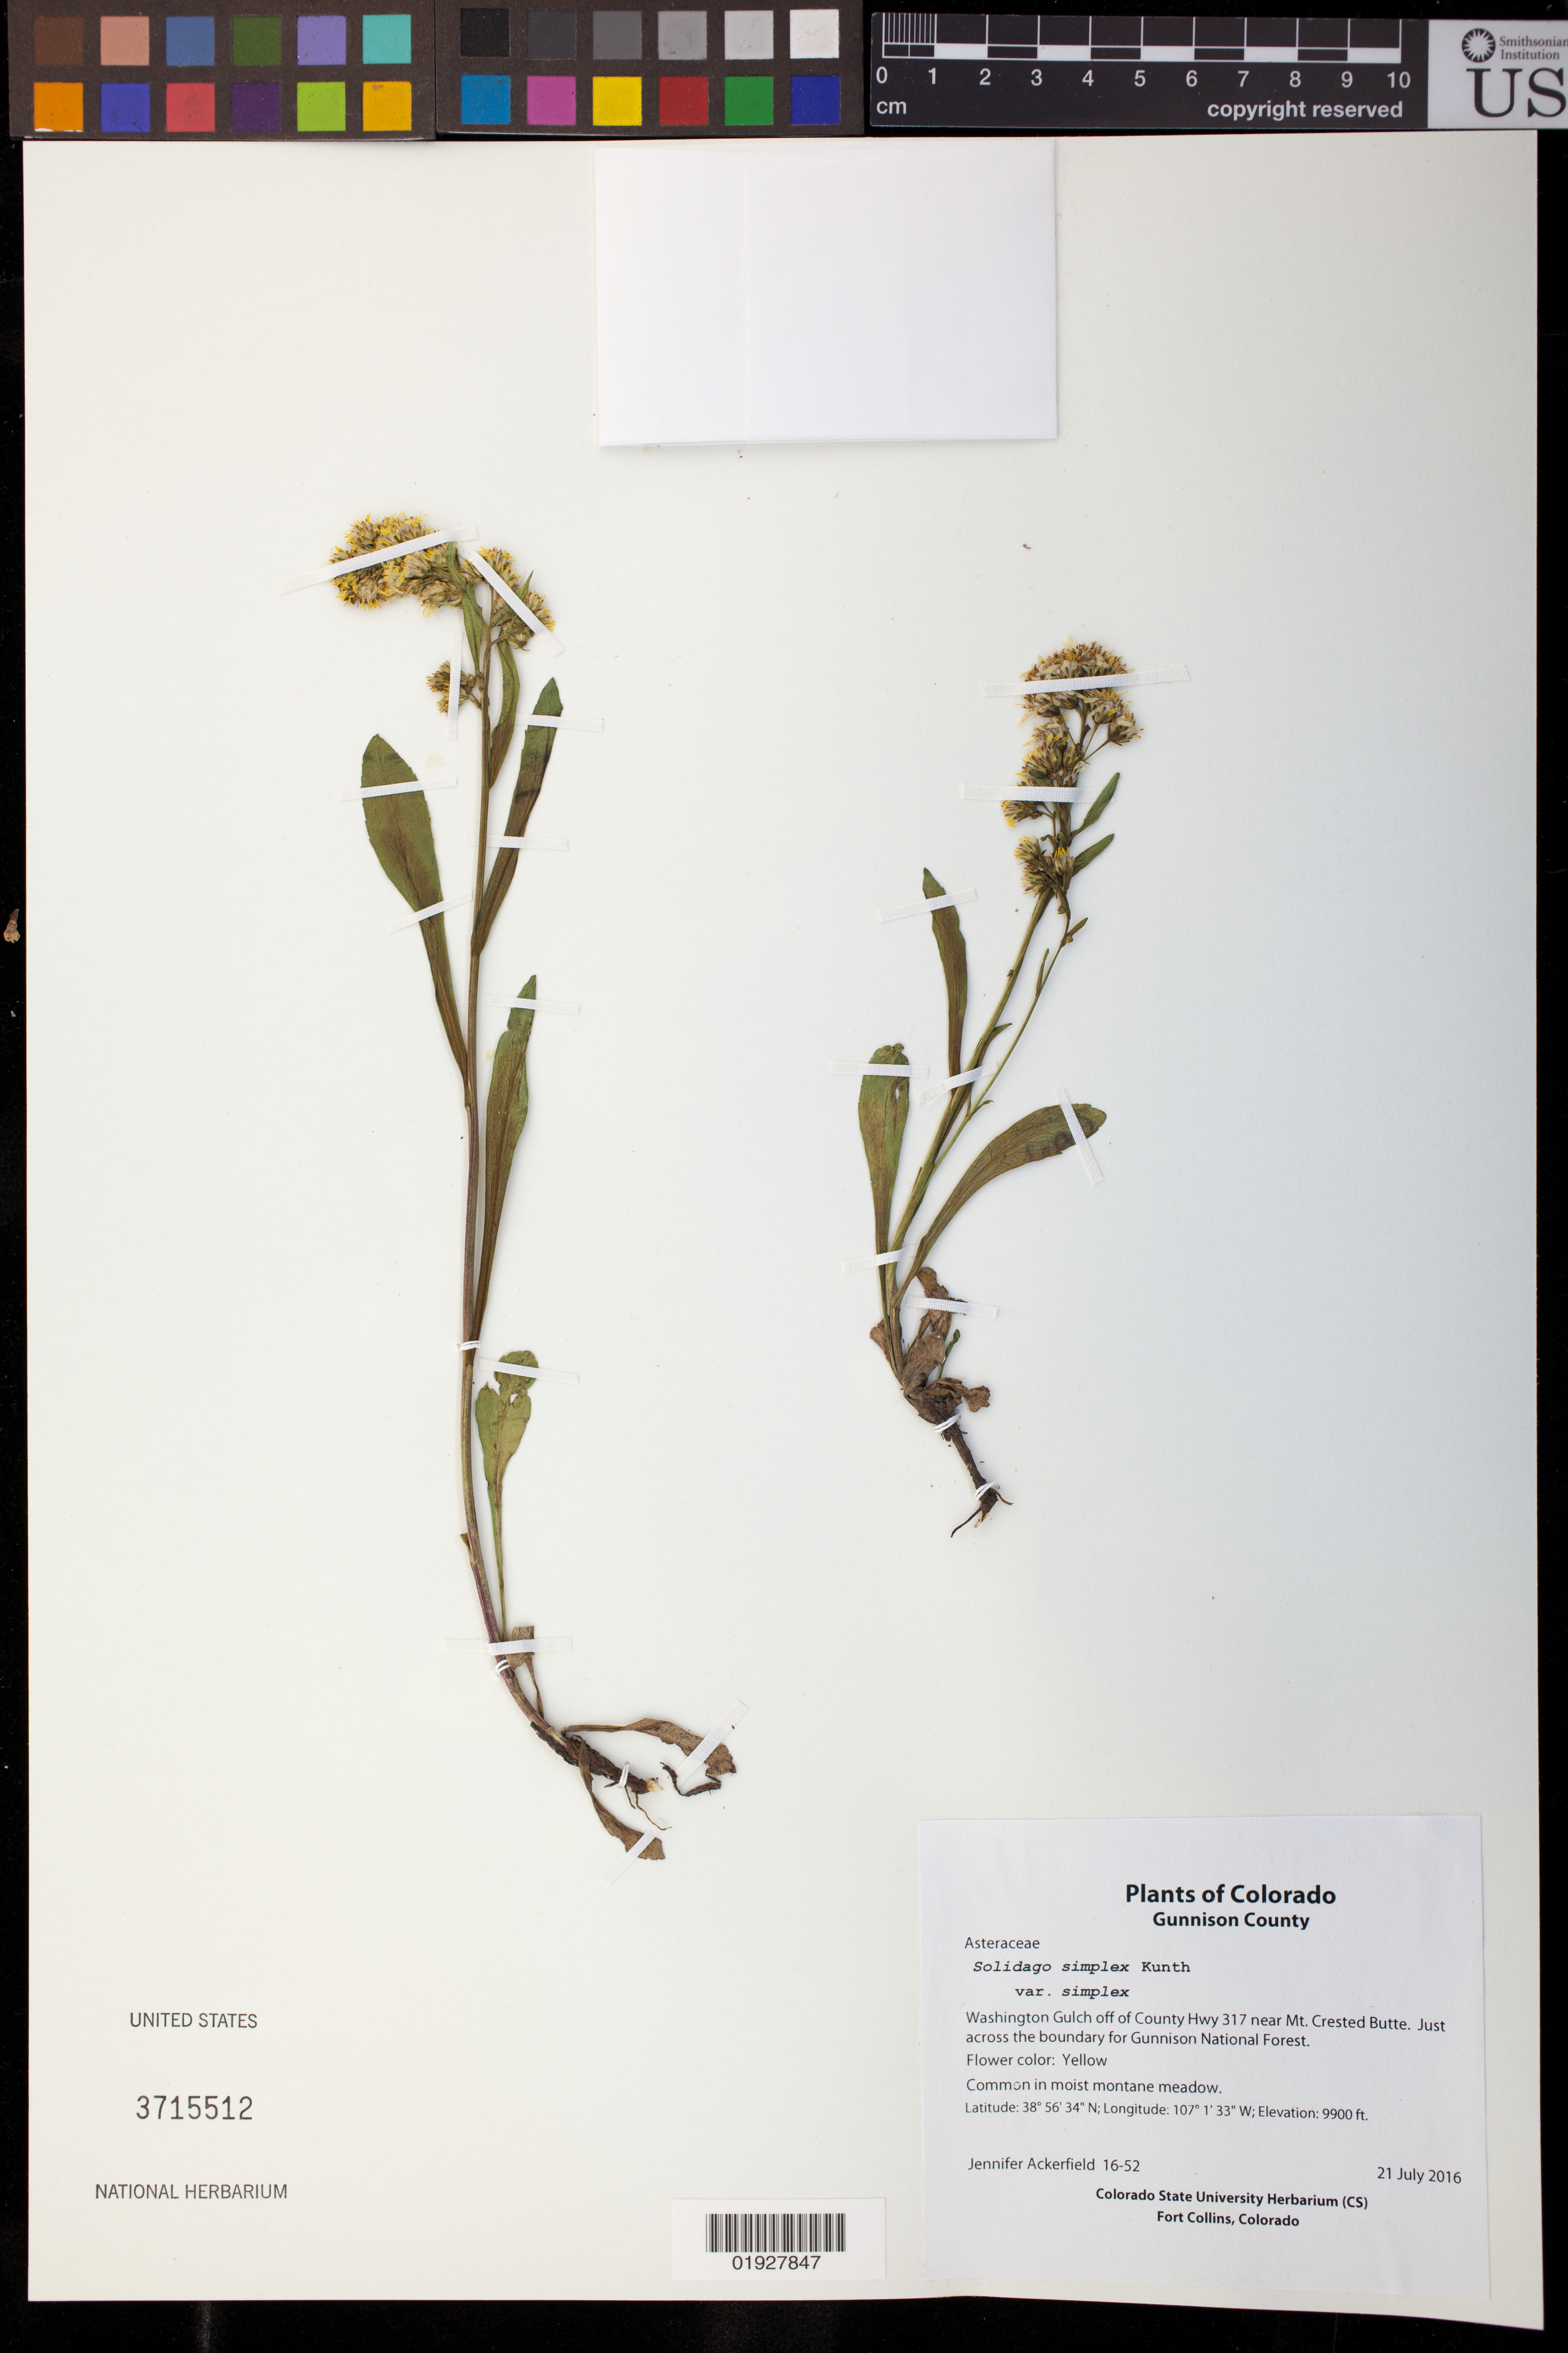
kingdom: Plantae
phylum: Tracheophyta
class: Magnoliopsida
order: Asterales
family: Asteraceae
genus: Solidago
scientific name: Solidago simplex var. simplex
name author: Kunth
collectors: J. Ackerfield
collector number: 16-52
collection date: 2016-07-21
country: United States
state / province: Colorado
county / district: Gunnison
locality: Washington Gulch off of County Hwy 317 near Mt. Crested Butte. Just across the boundary for Gunnison National Forest.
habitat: Common in moist montane meadow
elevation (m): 3018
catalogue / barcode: US 3715512